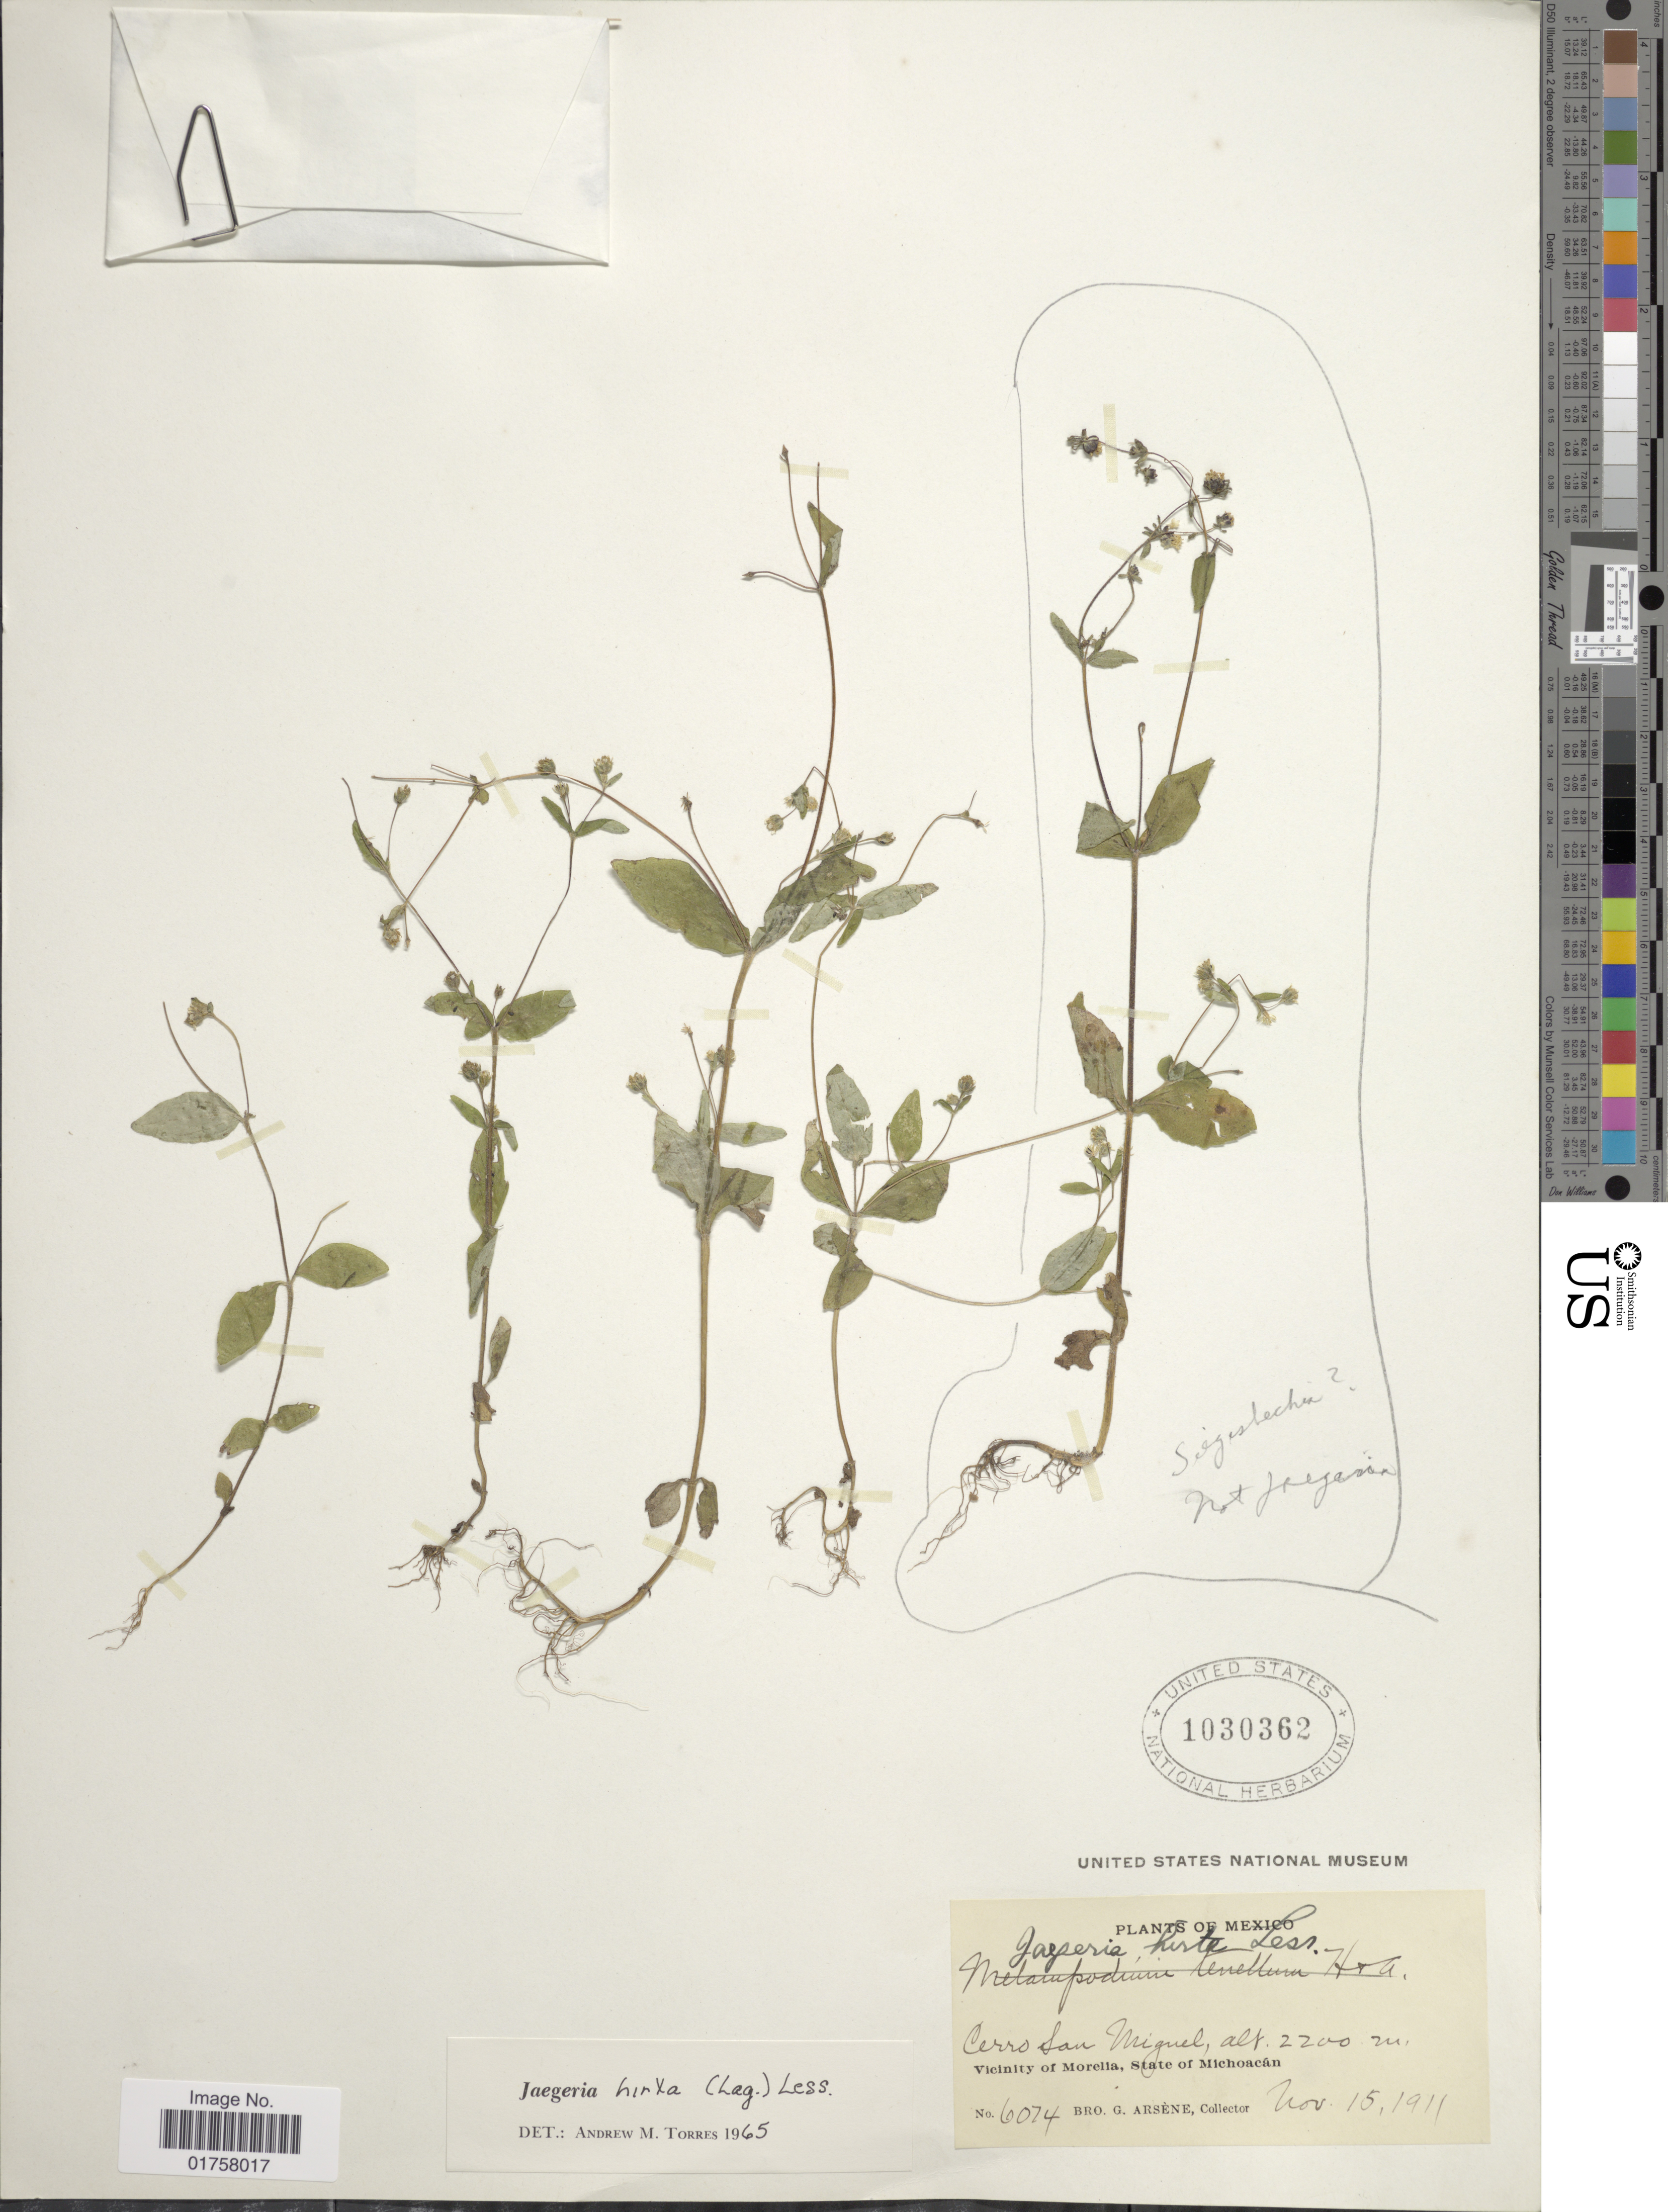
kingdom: Plantae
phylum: Tracheophyta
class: Magnoliopsida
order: Asterales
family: Asteraceae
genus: Jaegeria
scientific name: Jaegeria hirta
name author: (Lag.) Less.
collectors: Bro. G. Arsène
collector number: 6074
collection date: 1911-11-15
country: Mexico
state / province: Michoacán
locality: Cerro San Miguel, Vicinity of Morelia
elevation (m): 2200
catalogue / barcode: US 1030362